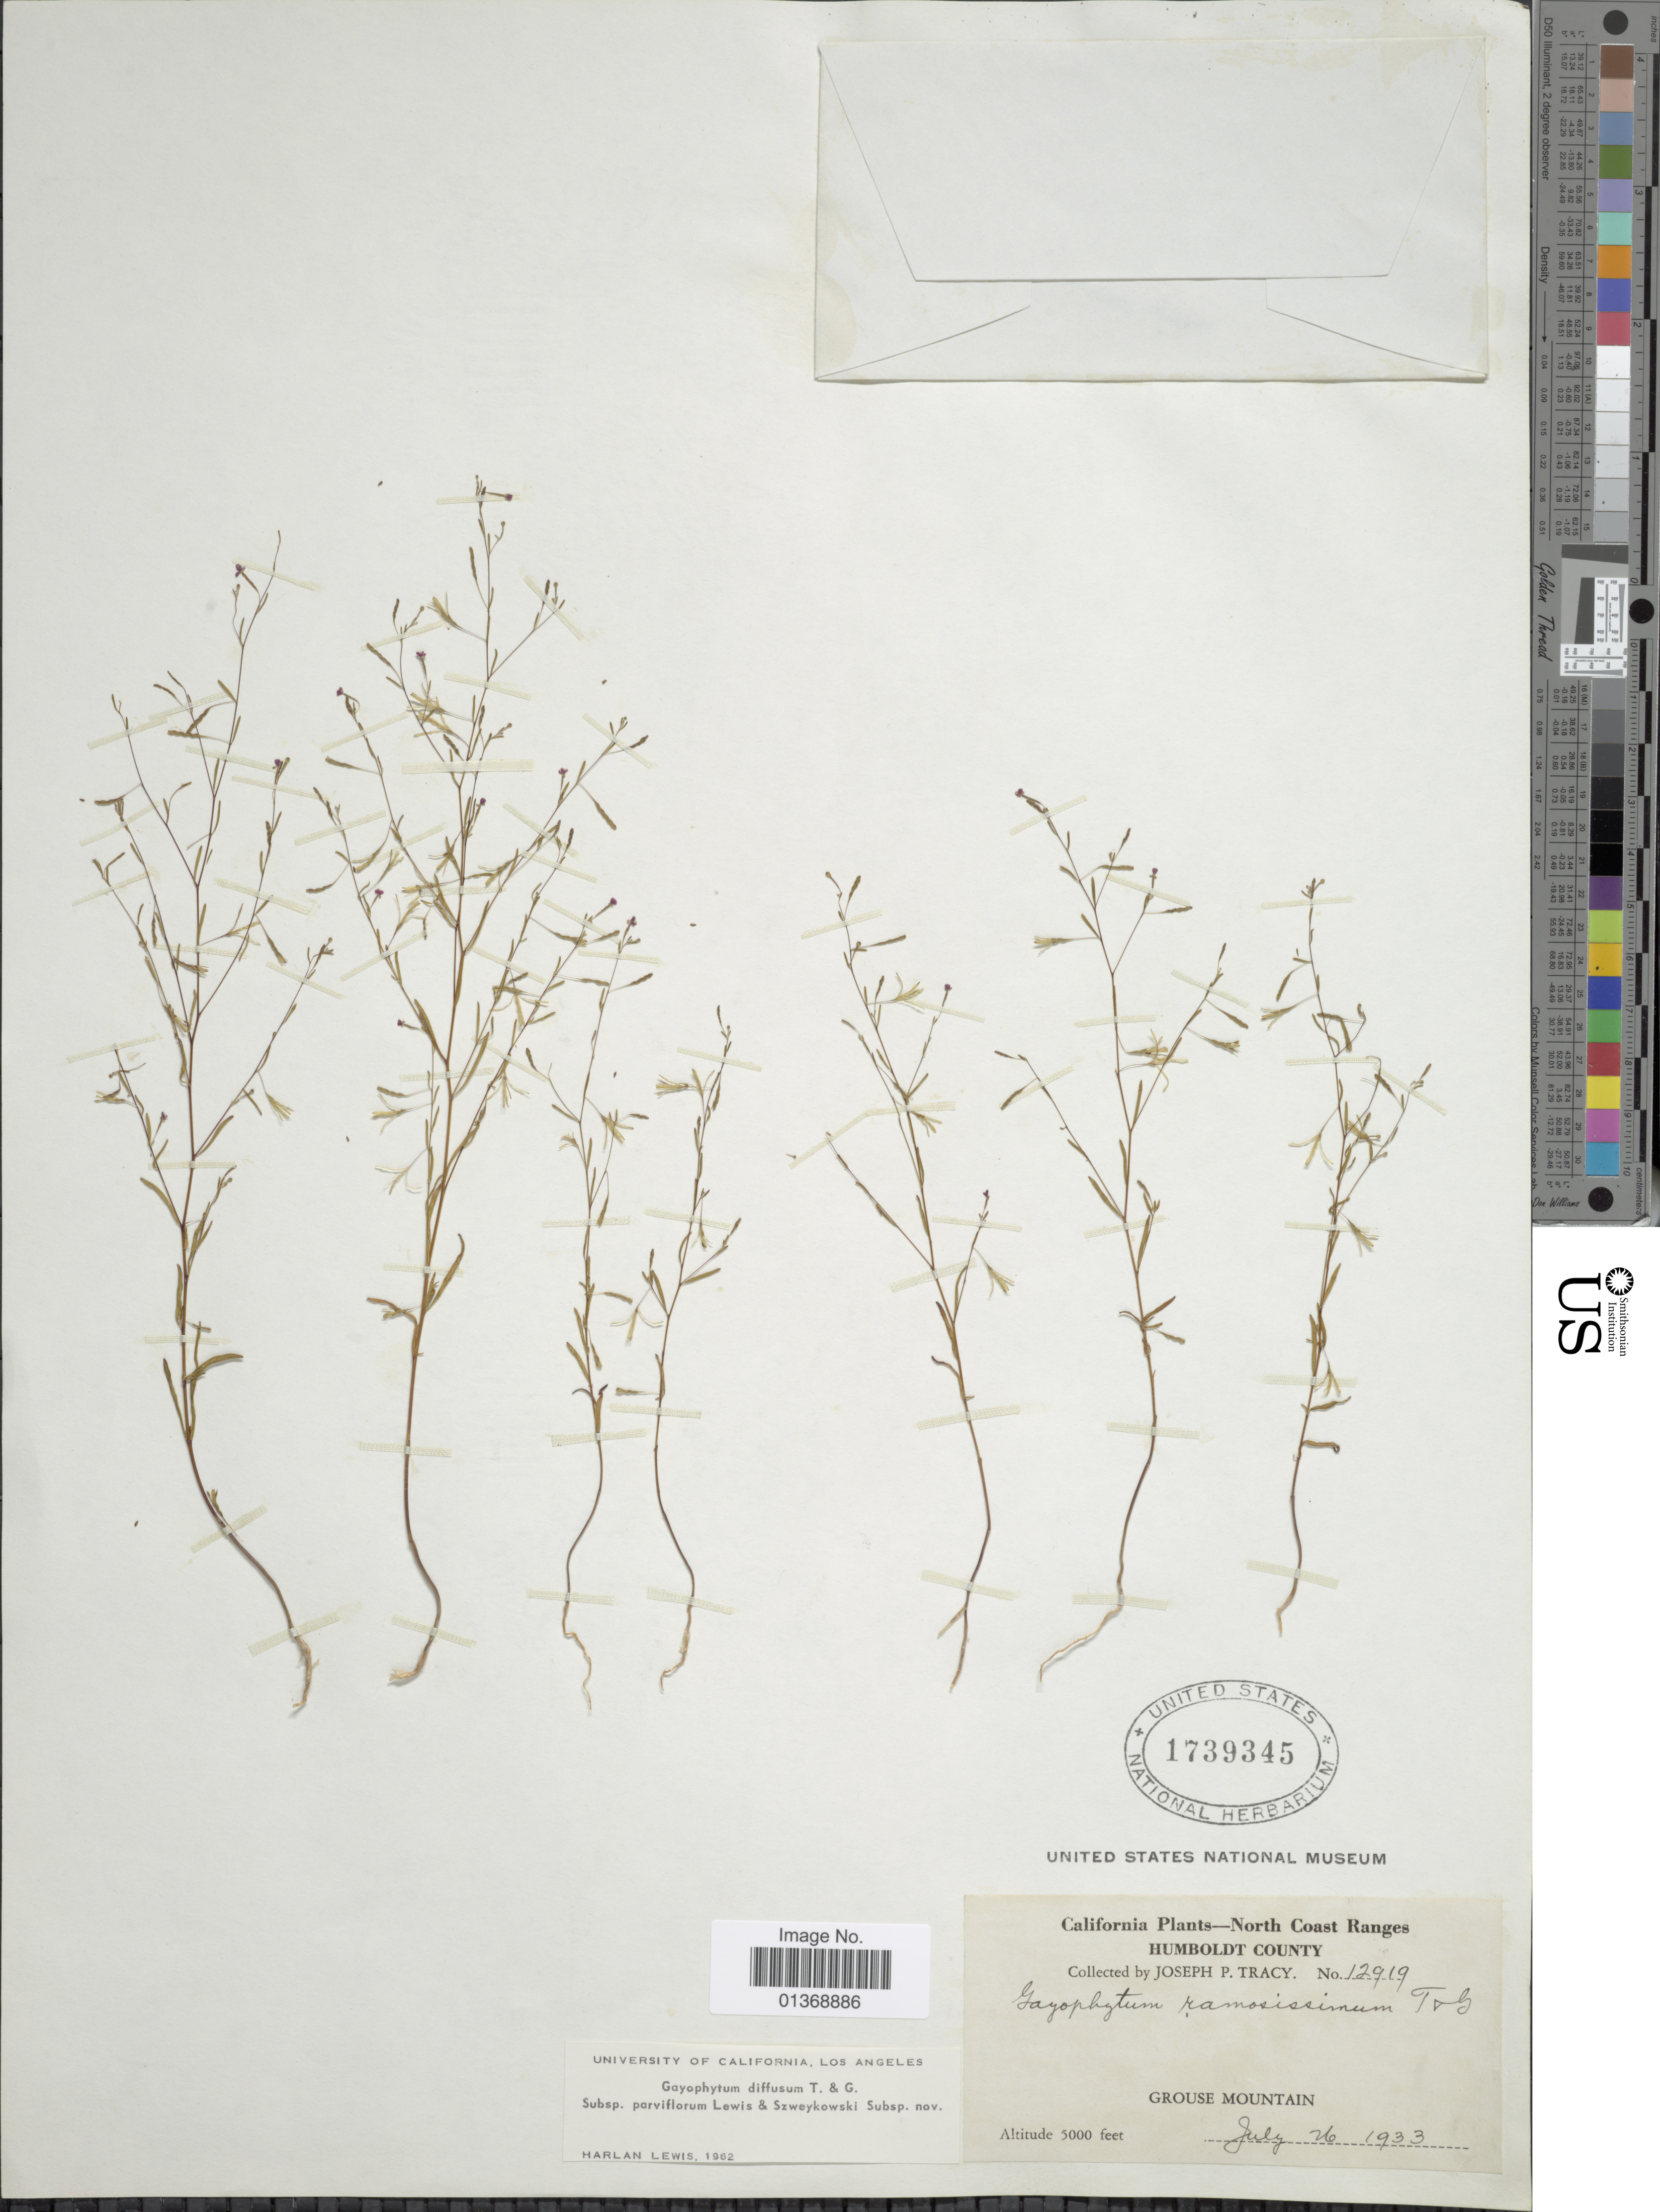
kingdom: Plantae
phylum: Tracheophyta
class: Magnoliopsida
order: Myrtales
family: Onagraceae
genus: Gayophytum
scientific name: Gayophytum diffusum subsp. parviflorum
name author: F. H. Lewis & Szweyk.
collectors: J. Tracy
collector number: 12919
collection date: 1933-07-26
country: United States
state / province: California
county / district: Humboldt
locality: North Coast Ranges, Humboldt County, Grouse Mountain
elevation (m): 1524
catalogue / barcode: US 1739345